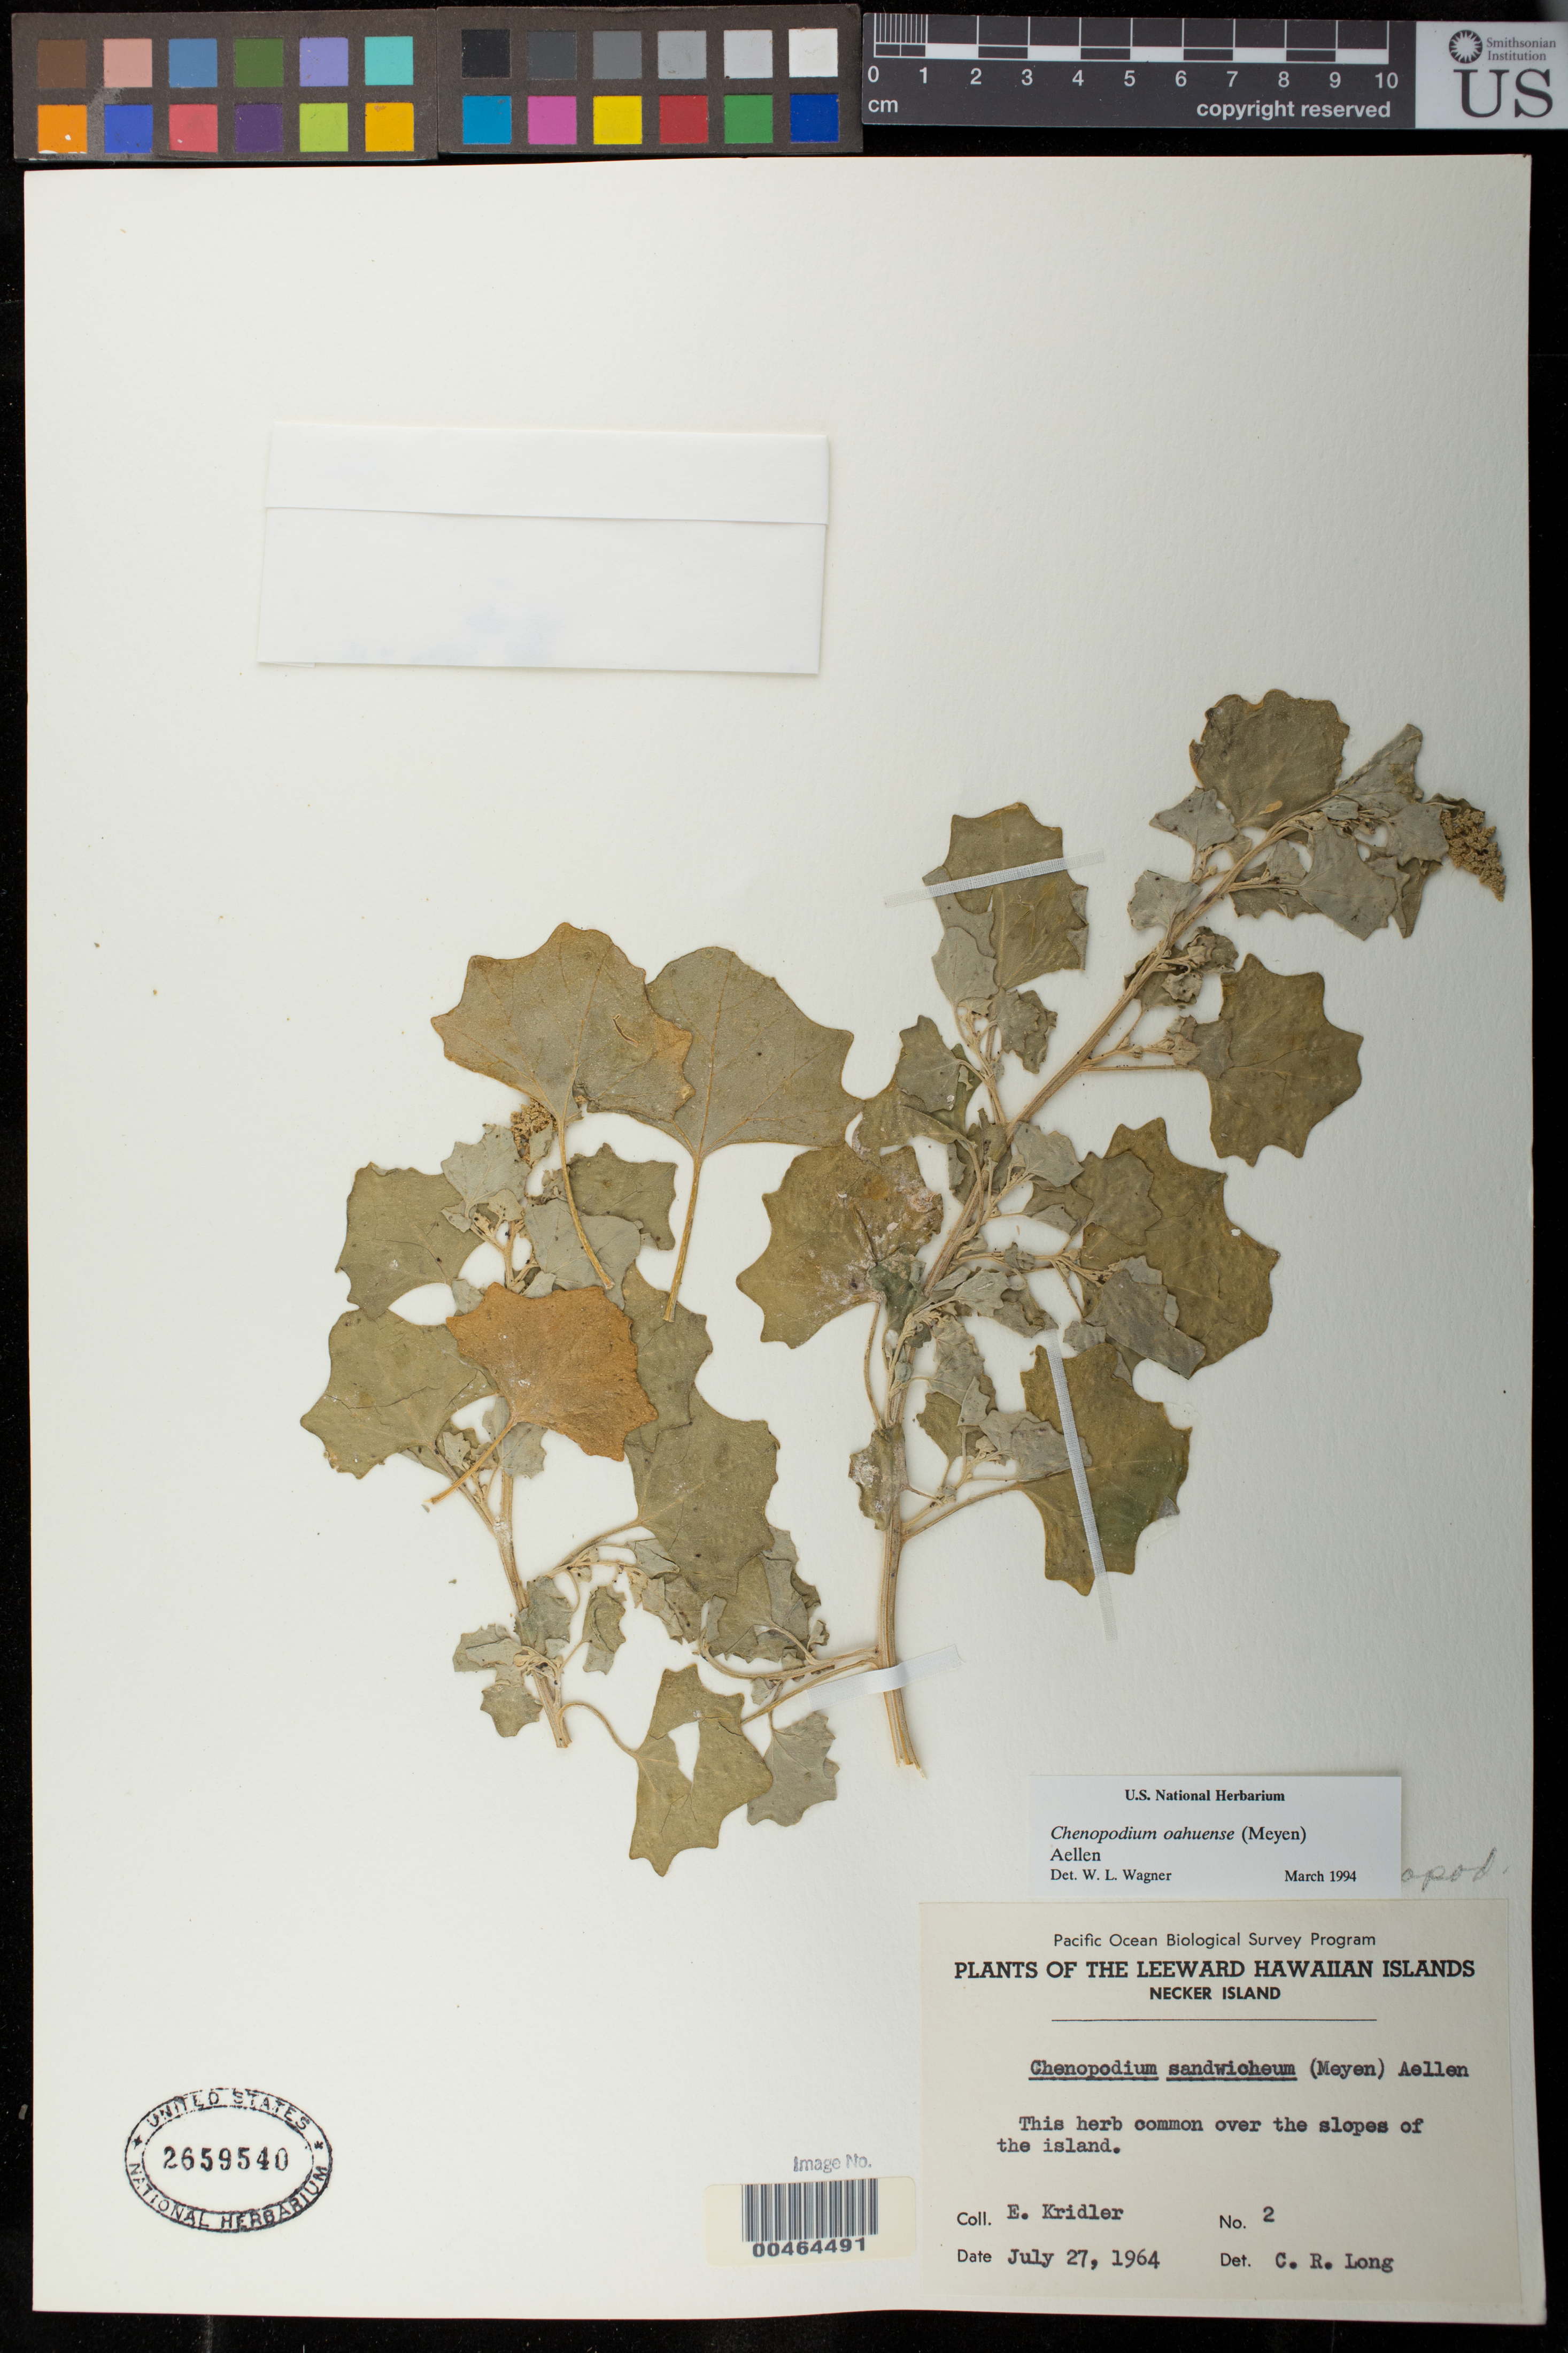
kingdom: Plantae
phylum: Tracheophyta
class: Magnoliopsida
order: Caryophyllales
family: Amaranthaceae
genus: Chenopodium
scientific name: Chenopodium oahuense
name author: (Meyen) Aellen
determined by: Wagner, W. L., (BOT), Smithsonian Institution - National Museum of Natural History (UNITED STATES)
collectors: E. Kridler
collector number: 2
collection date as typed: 27 Jul 1964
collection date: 1964-07-27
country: United States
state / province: Hawaii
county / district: Honolulu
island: Necker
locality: Over the slopes of the island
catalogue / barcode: US 2659540